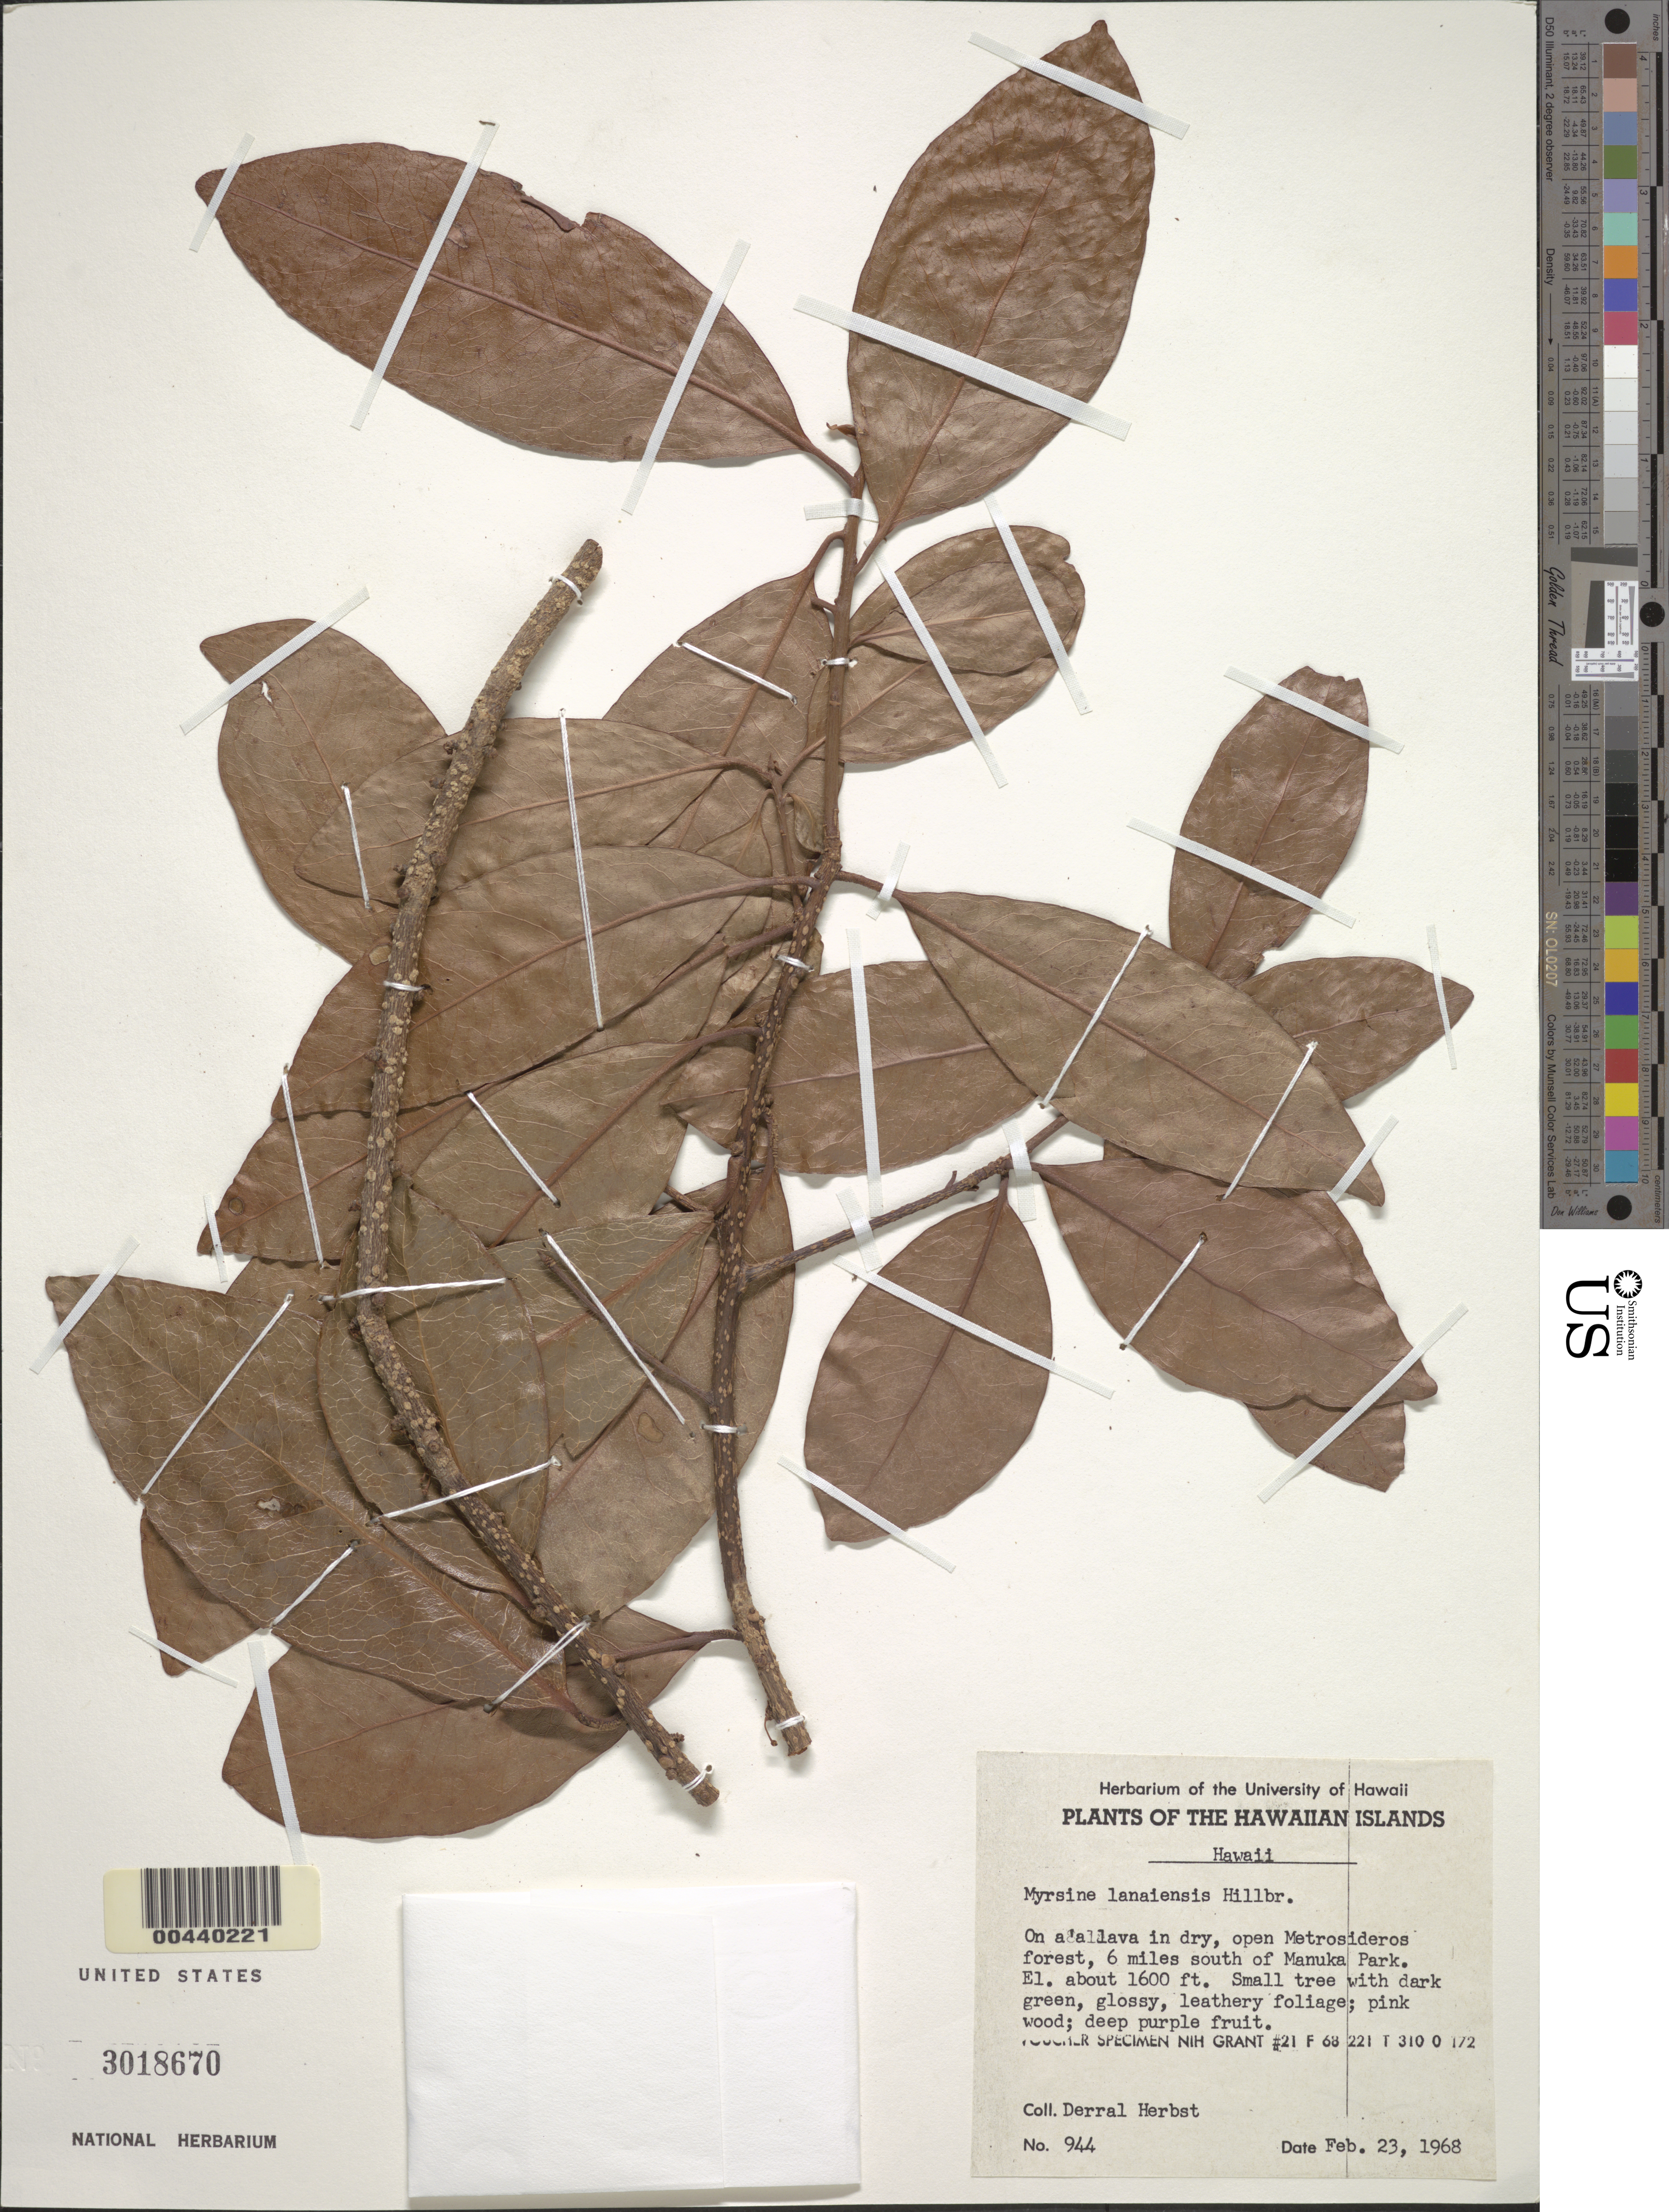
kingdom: Plantae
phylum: Tracheophyta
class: Magnoliopsida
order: Ericales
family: Primulaceae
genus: Myrsine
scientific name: Myrsine lanaiensis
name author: Hillebr.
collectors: D. R. Herbst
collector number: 944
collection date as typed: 23 Feb 1968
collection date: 1968-02-23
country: United States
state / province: Hawaii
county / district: Hawaii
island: Hawaii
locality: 6 mi S of Manuka Park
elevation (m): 488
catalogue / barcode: US 3018670